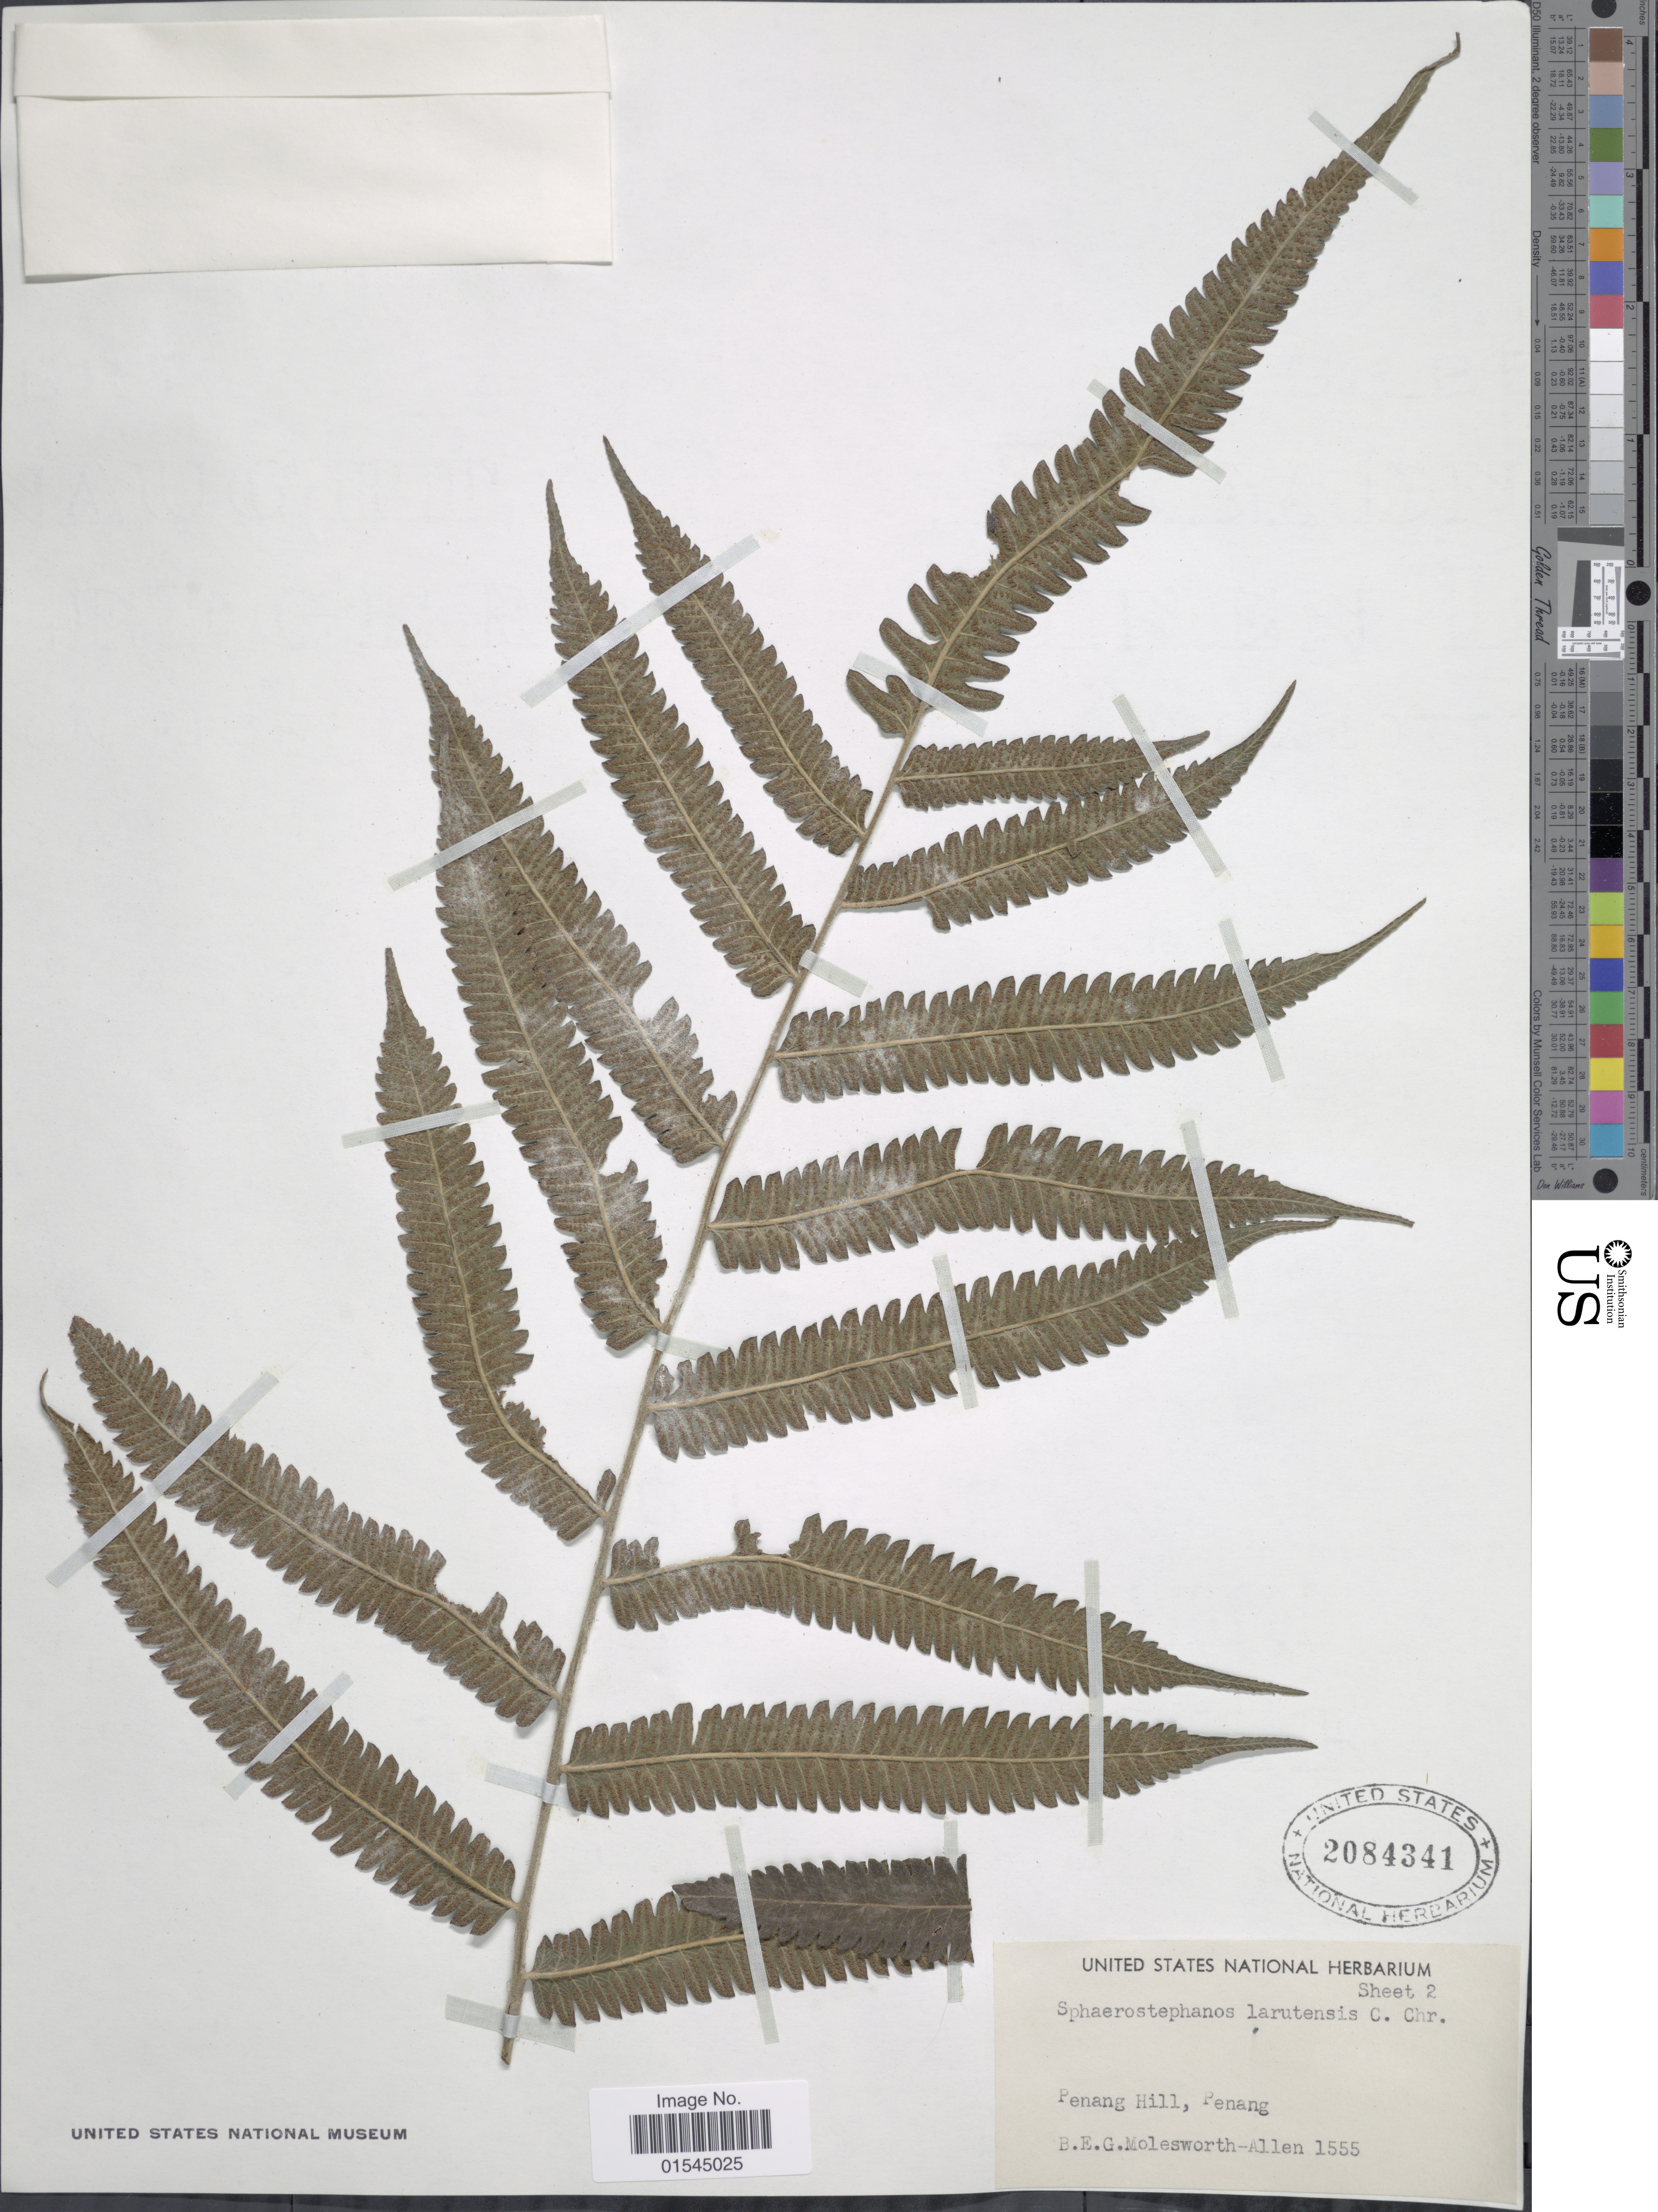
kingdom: Plantae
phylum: Tracheophyta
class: Polypodiopsida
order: Polypodiales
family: Thelypteridaceae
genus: Sphaerostephanos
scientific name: Sphaerostephanos larutensis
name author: (Bedd.) C. Chr.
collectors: B. E. G. Molesworth-Allen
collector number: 1555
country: Malaysia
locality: Penang Hill, Penang.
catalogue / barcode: US 2084341